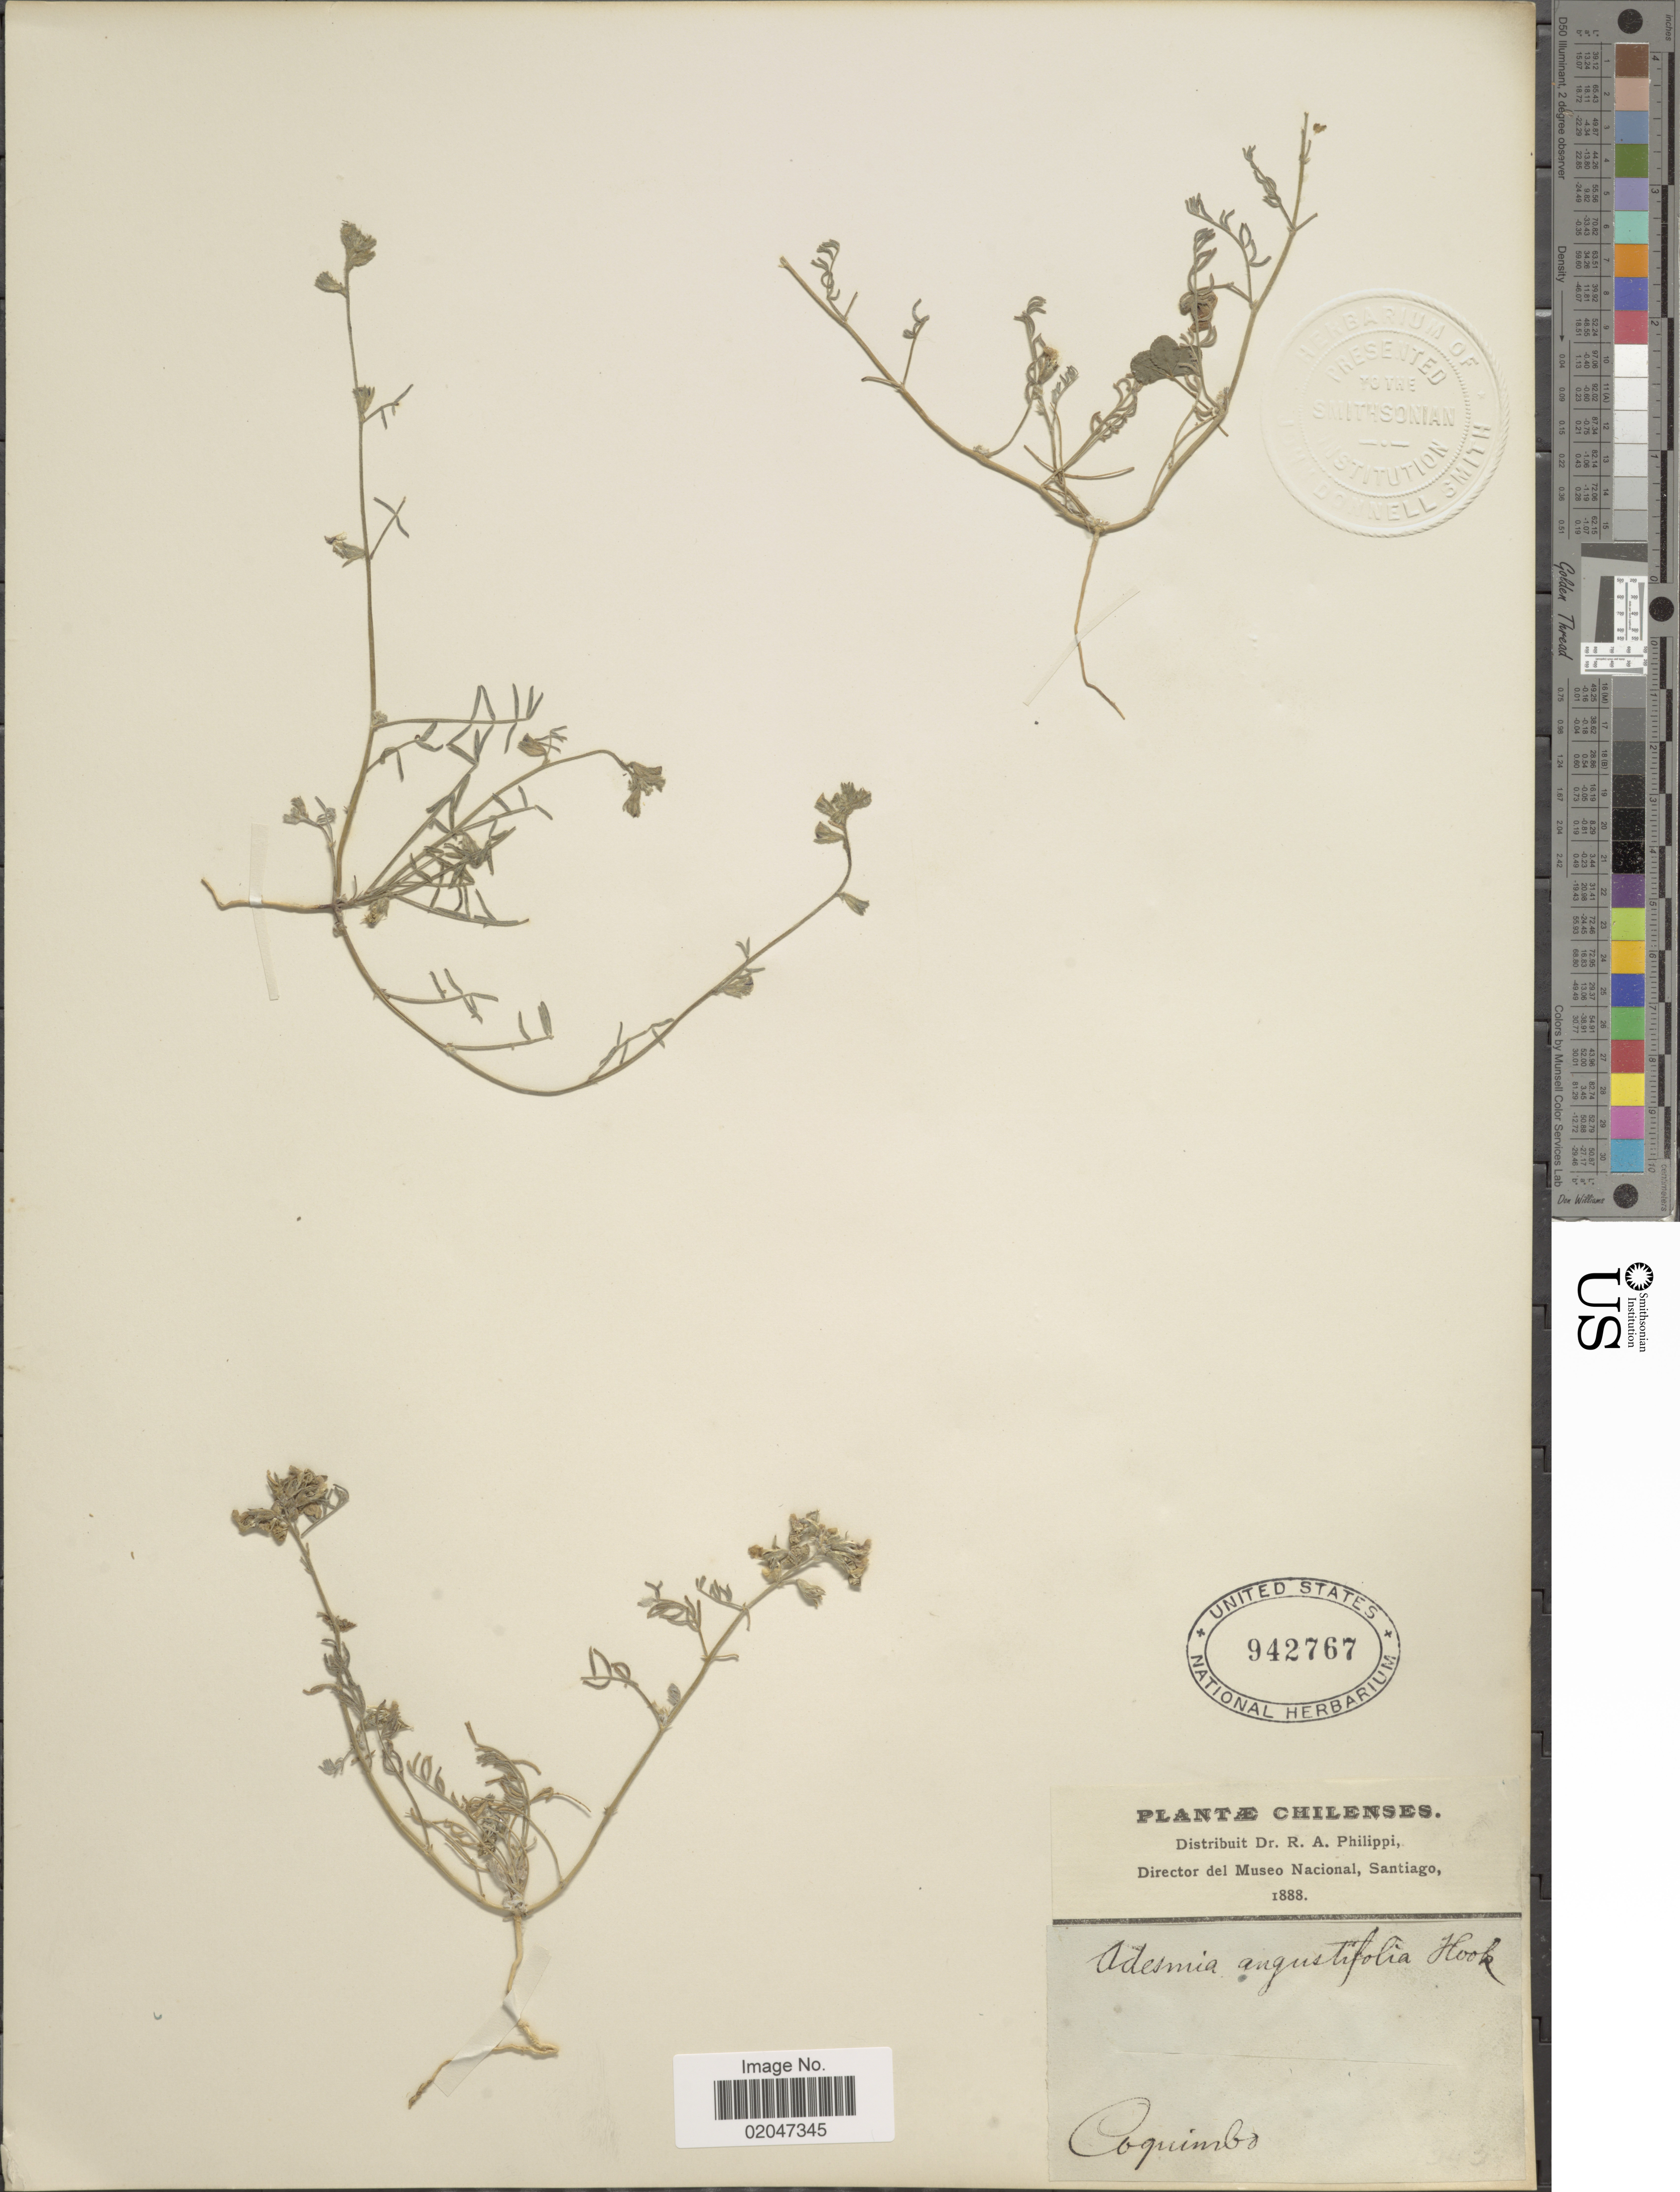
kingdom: Plantae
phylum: Tracheophyta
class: Magnoliopsida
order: Fabales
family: Fabaceae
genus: Adesmia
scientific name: Adesmia tenella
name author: Hook. & Arn.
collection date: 1888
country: Chile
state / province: Coquimbo (IV)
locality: Chilenses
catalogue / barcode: US 942767